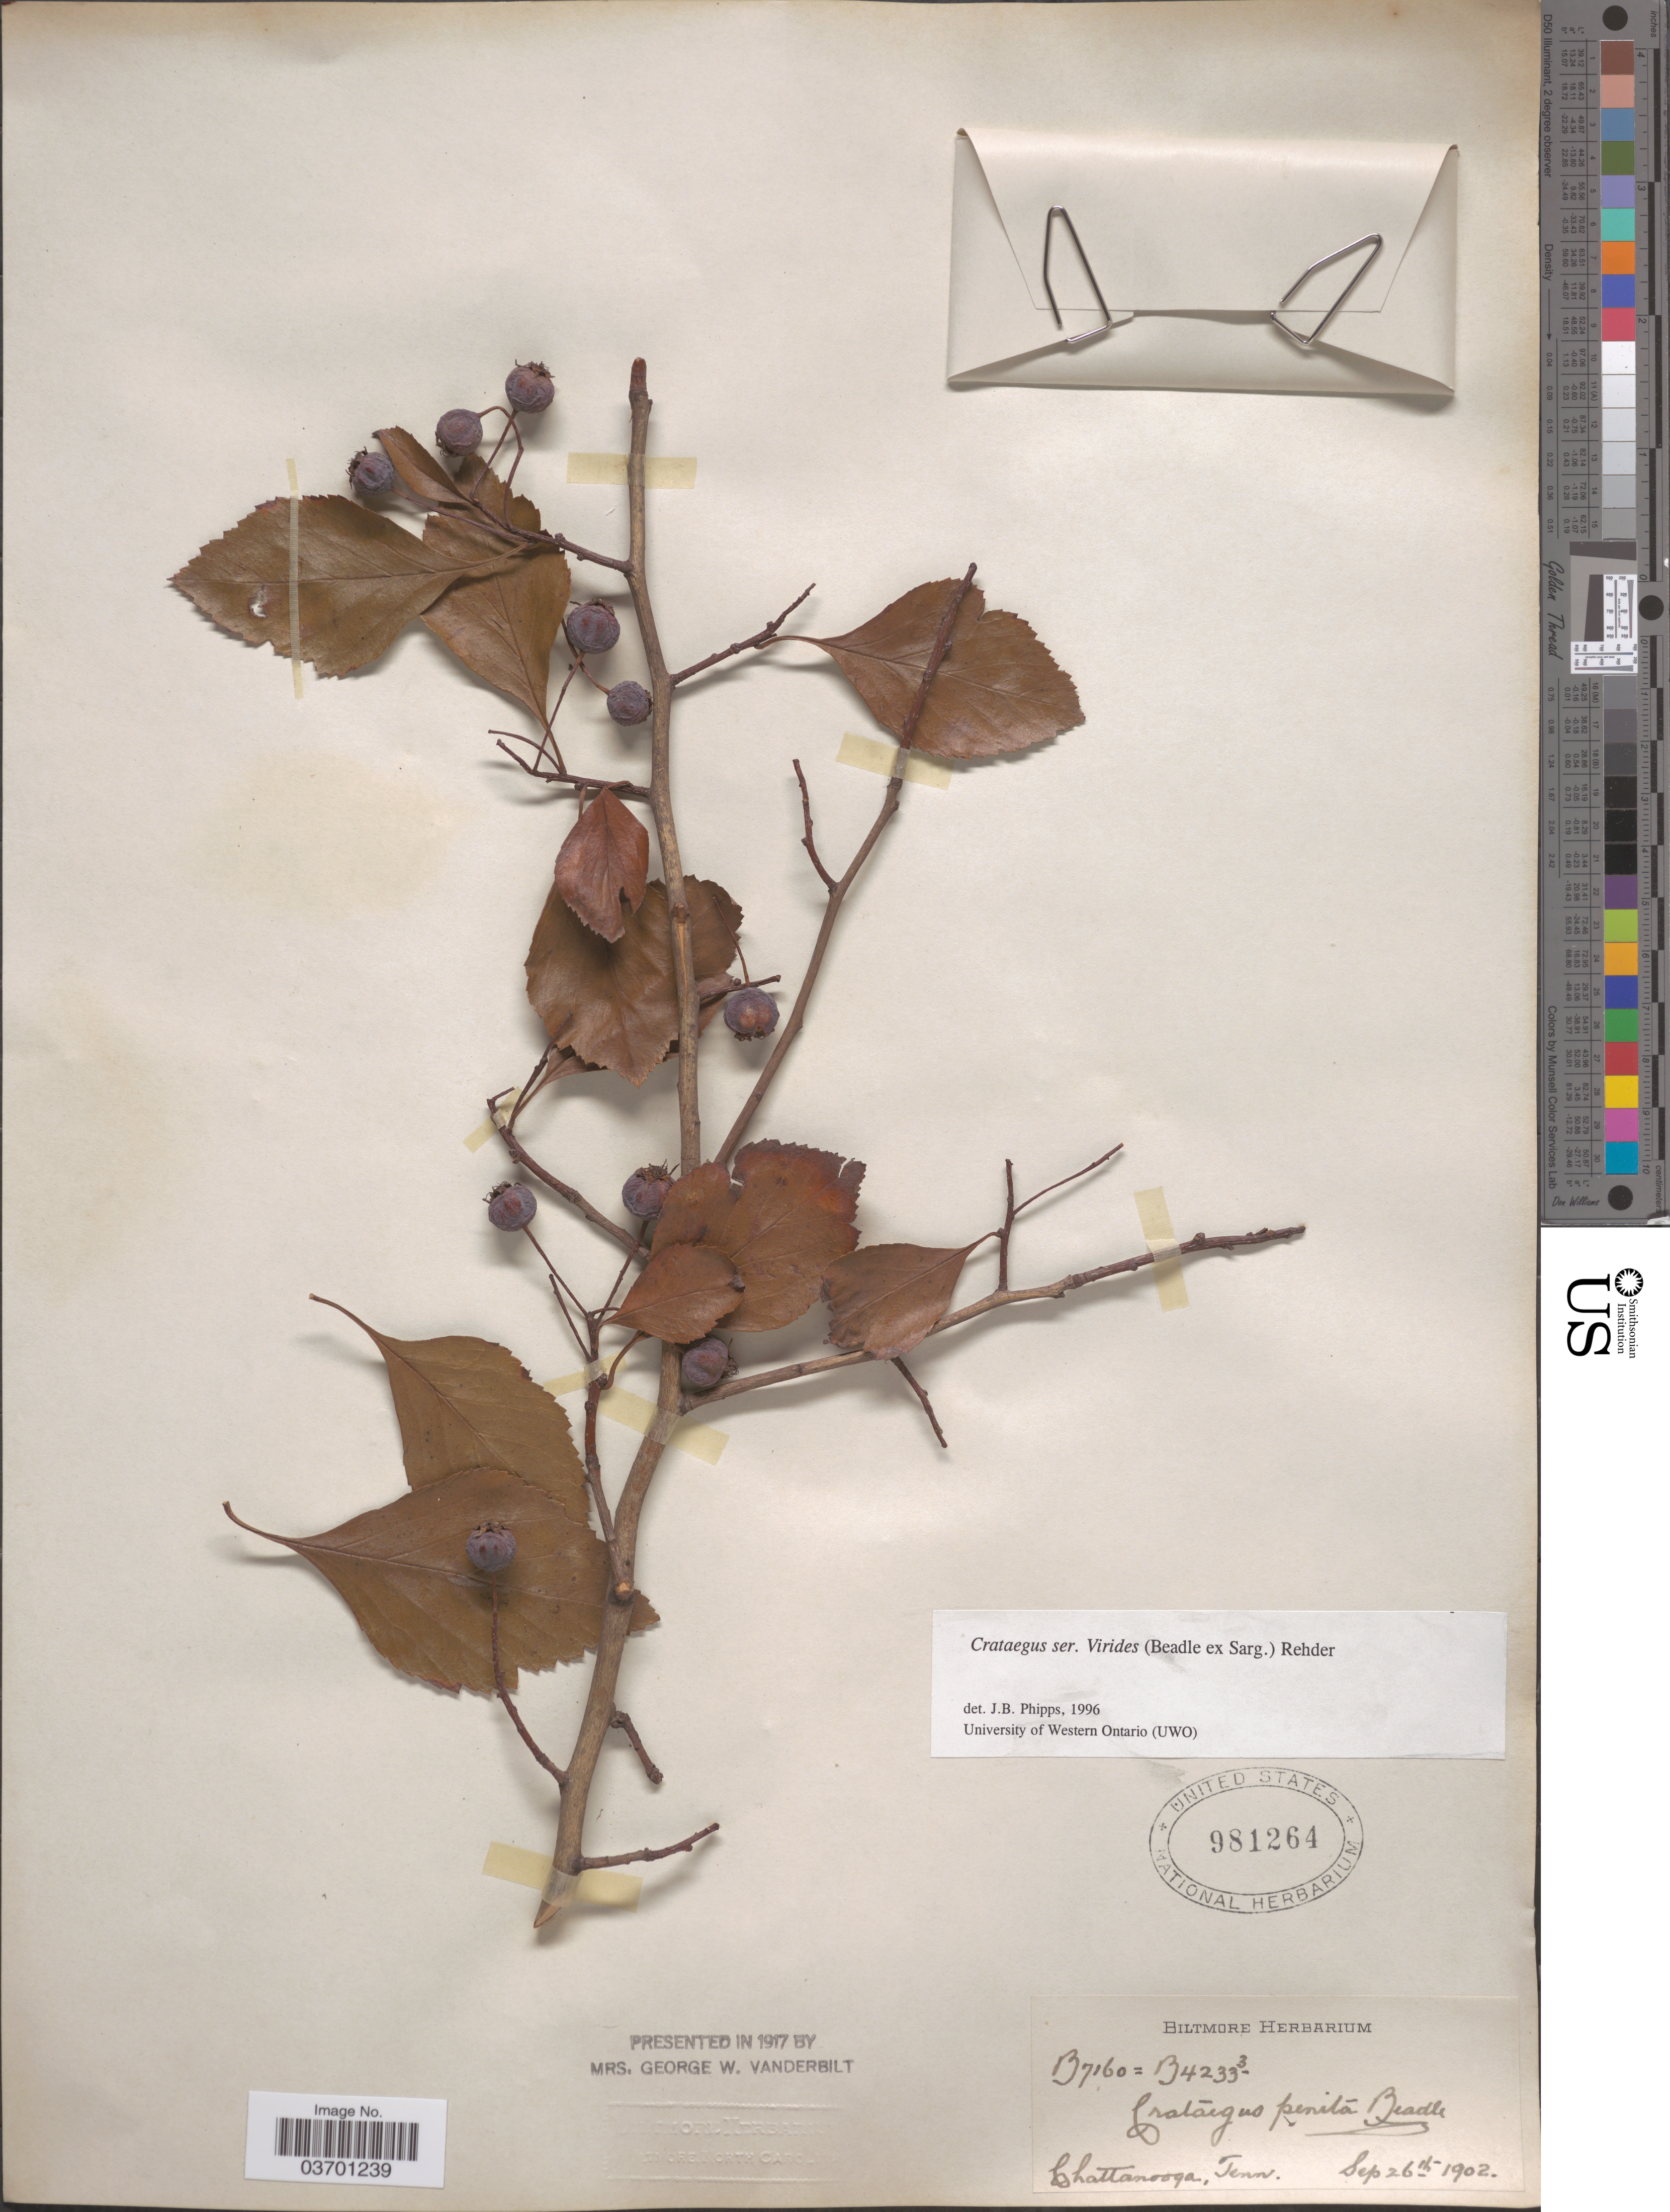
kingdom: Plantae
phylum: Tracheophyta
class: Magnoliopsida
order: Rosales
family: Rosaceae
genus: Crataegus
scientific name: Crataegus penita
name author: Beadle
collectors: ex herb. Biltmore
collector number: B7160=B4233/3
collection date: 1902-09-26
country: United States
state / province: Tennessee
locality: Chattanooga.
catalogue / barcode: US 981264